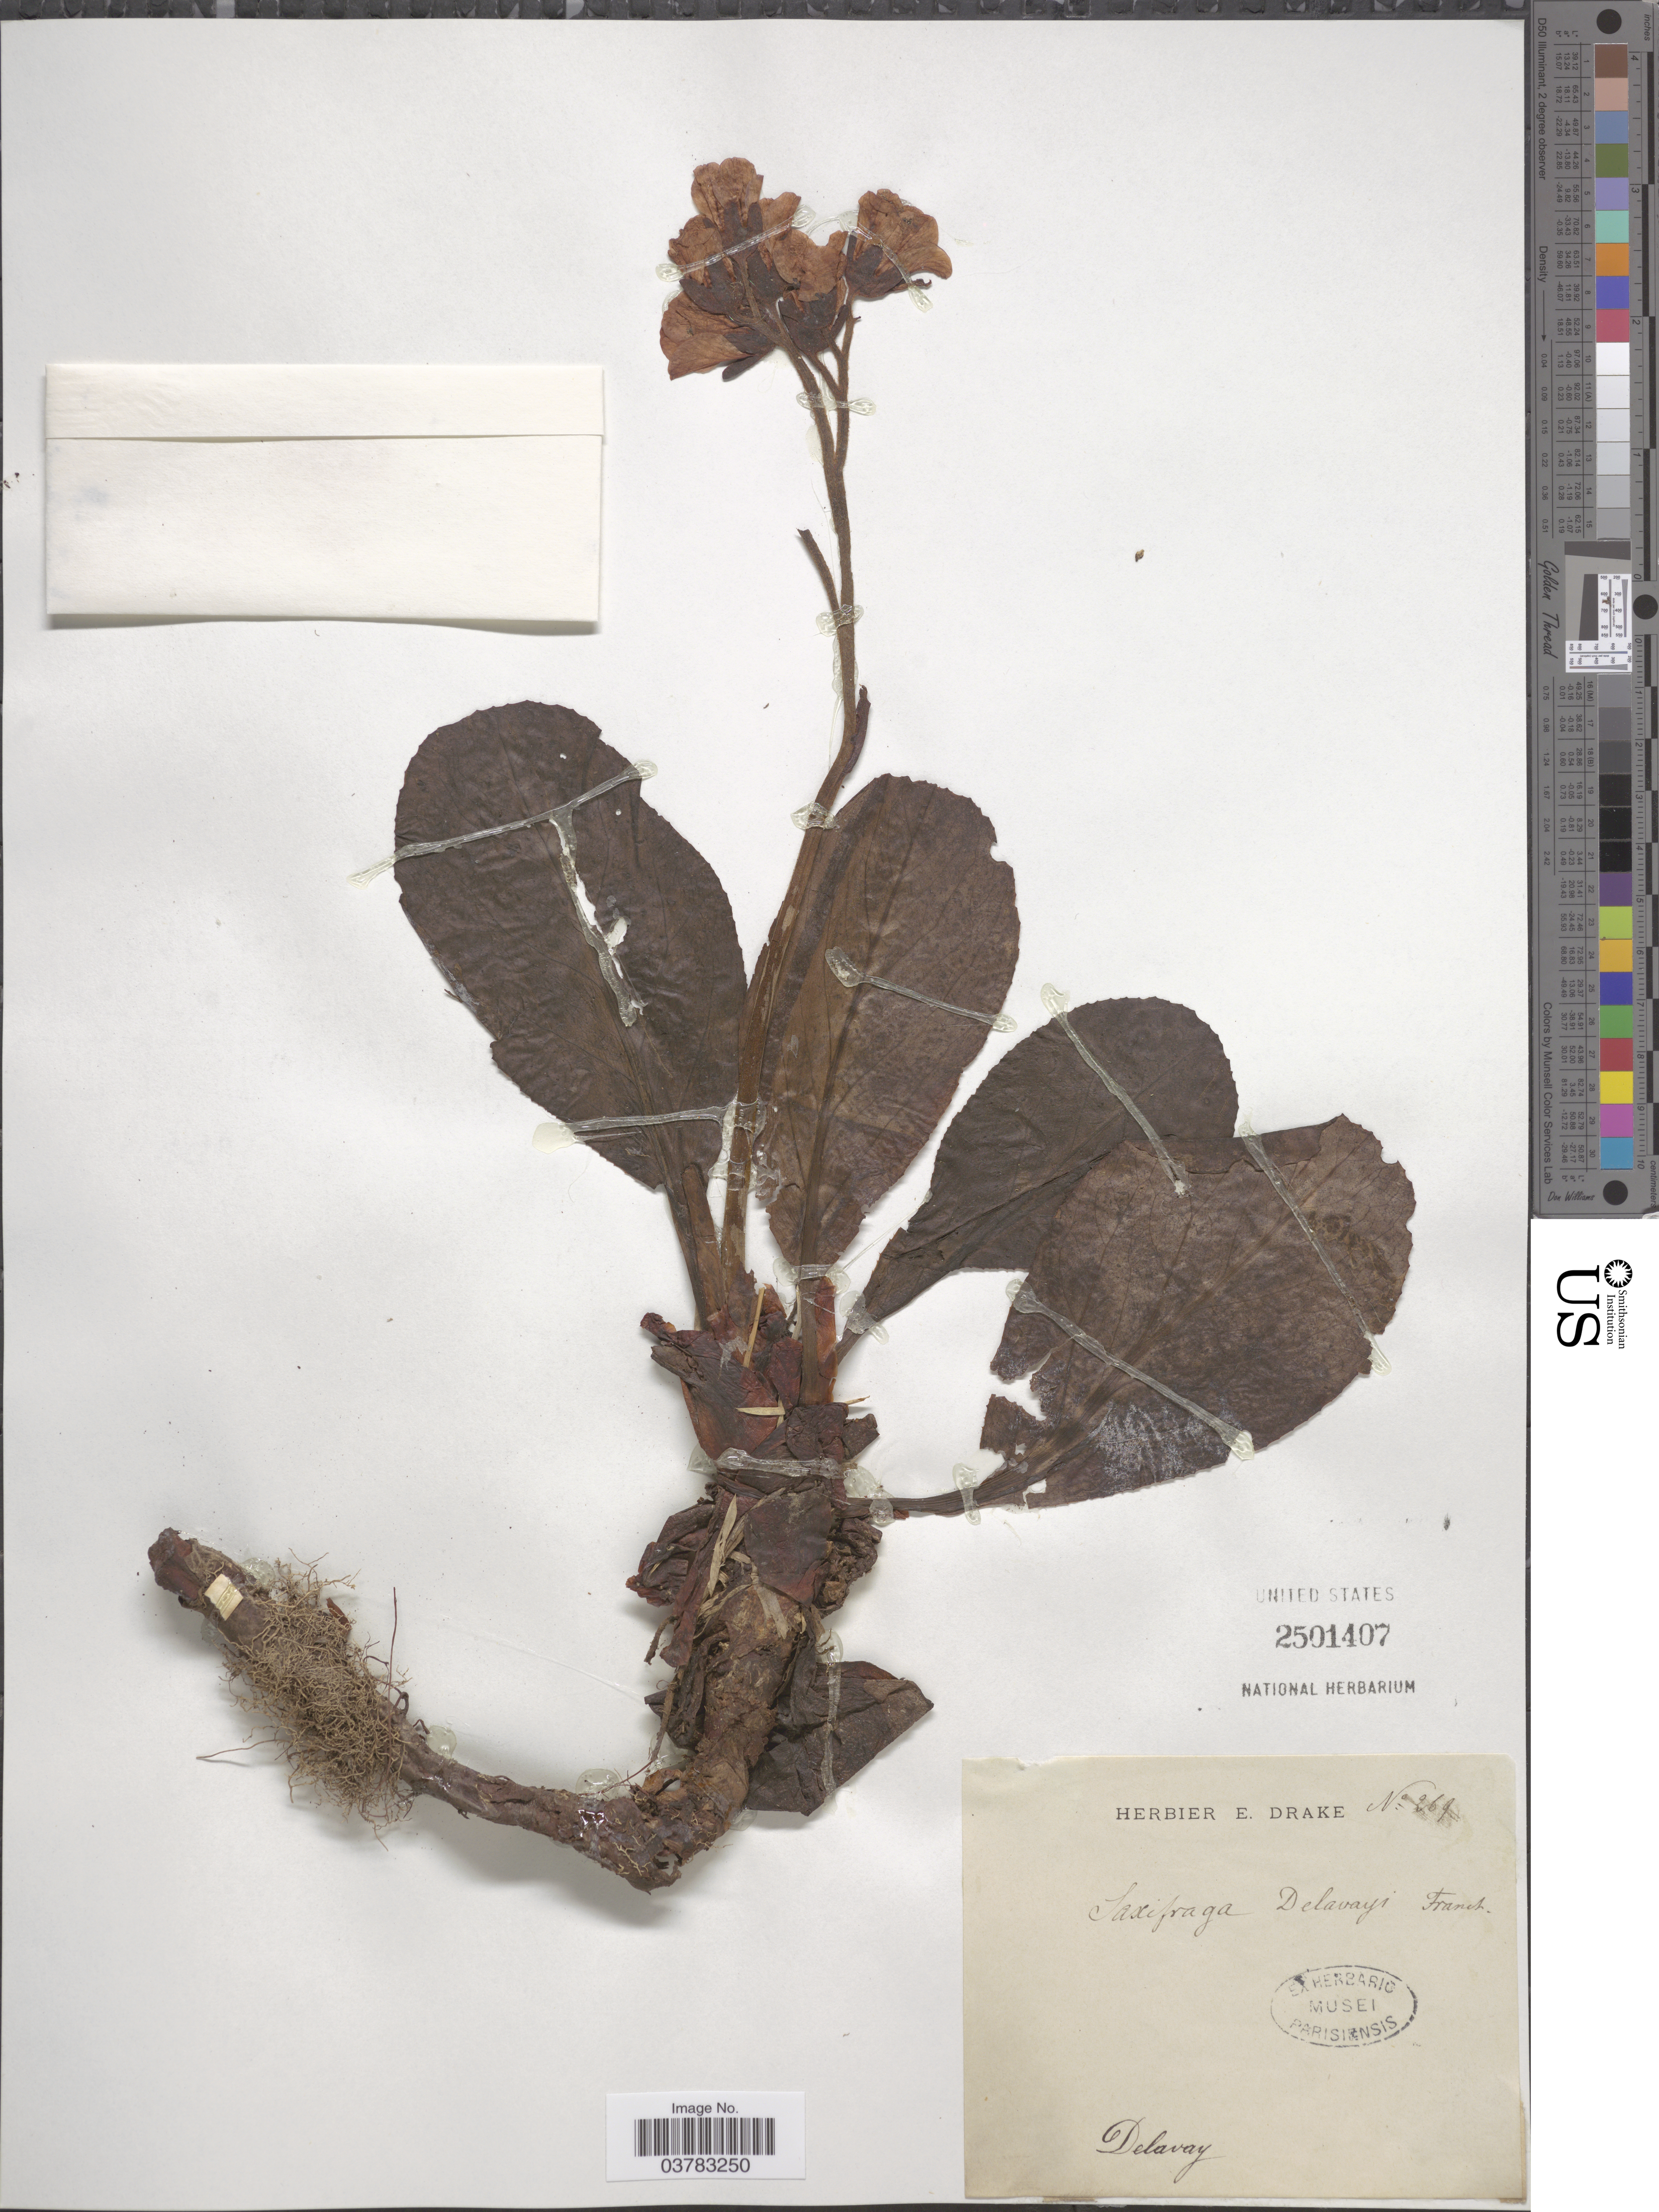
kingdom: Plantae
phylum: Tracheophyta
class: Magnoliopsida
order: Saxifragales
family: Saxifragaceae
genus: Saxifraga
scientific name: Saxifraga delavayi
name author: Franch.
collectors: Delavay, --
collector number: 269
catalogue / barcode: US 2501407